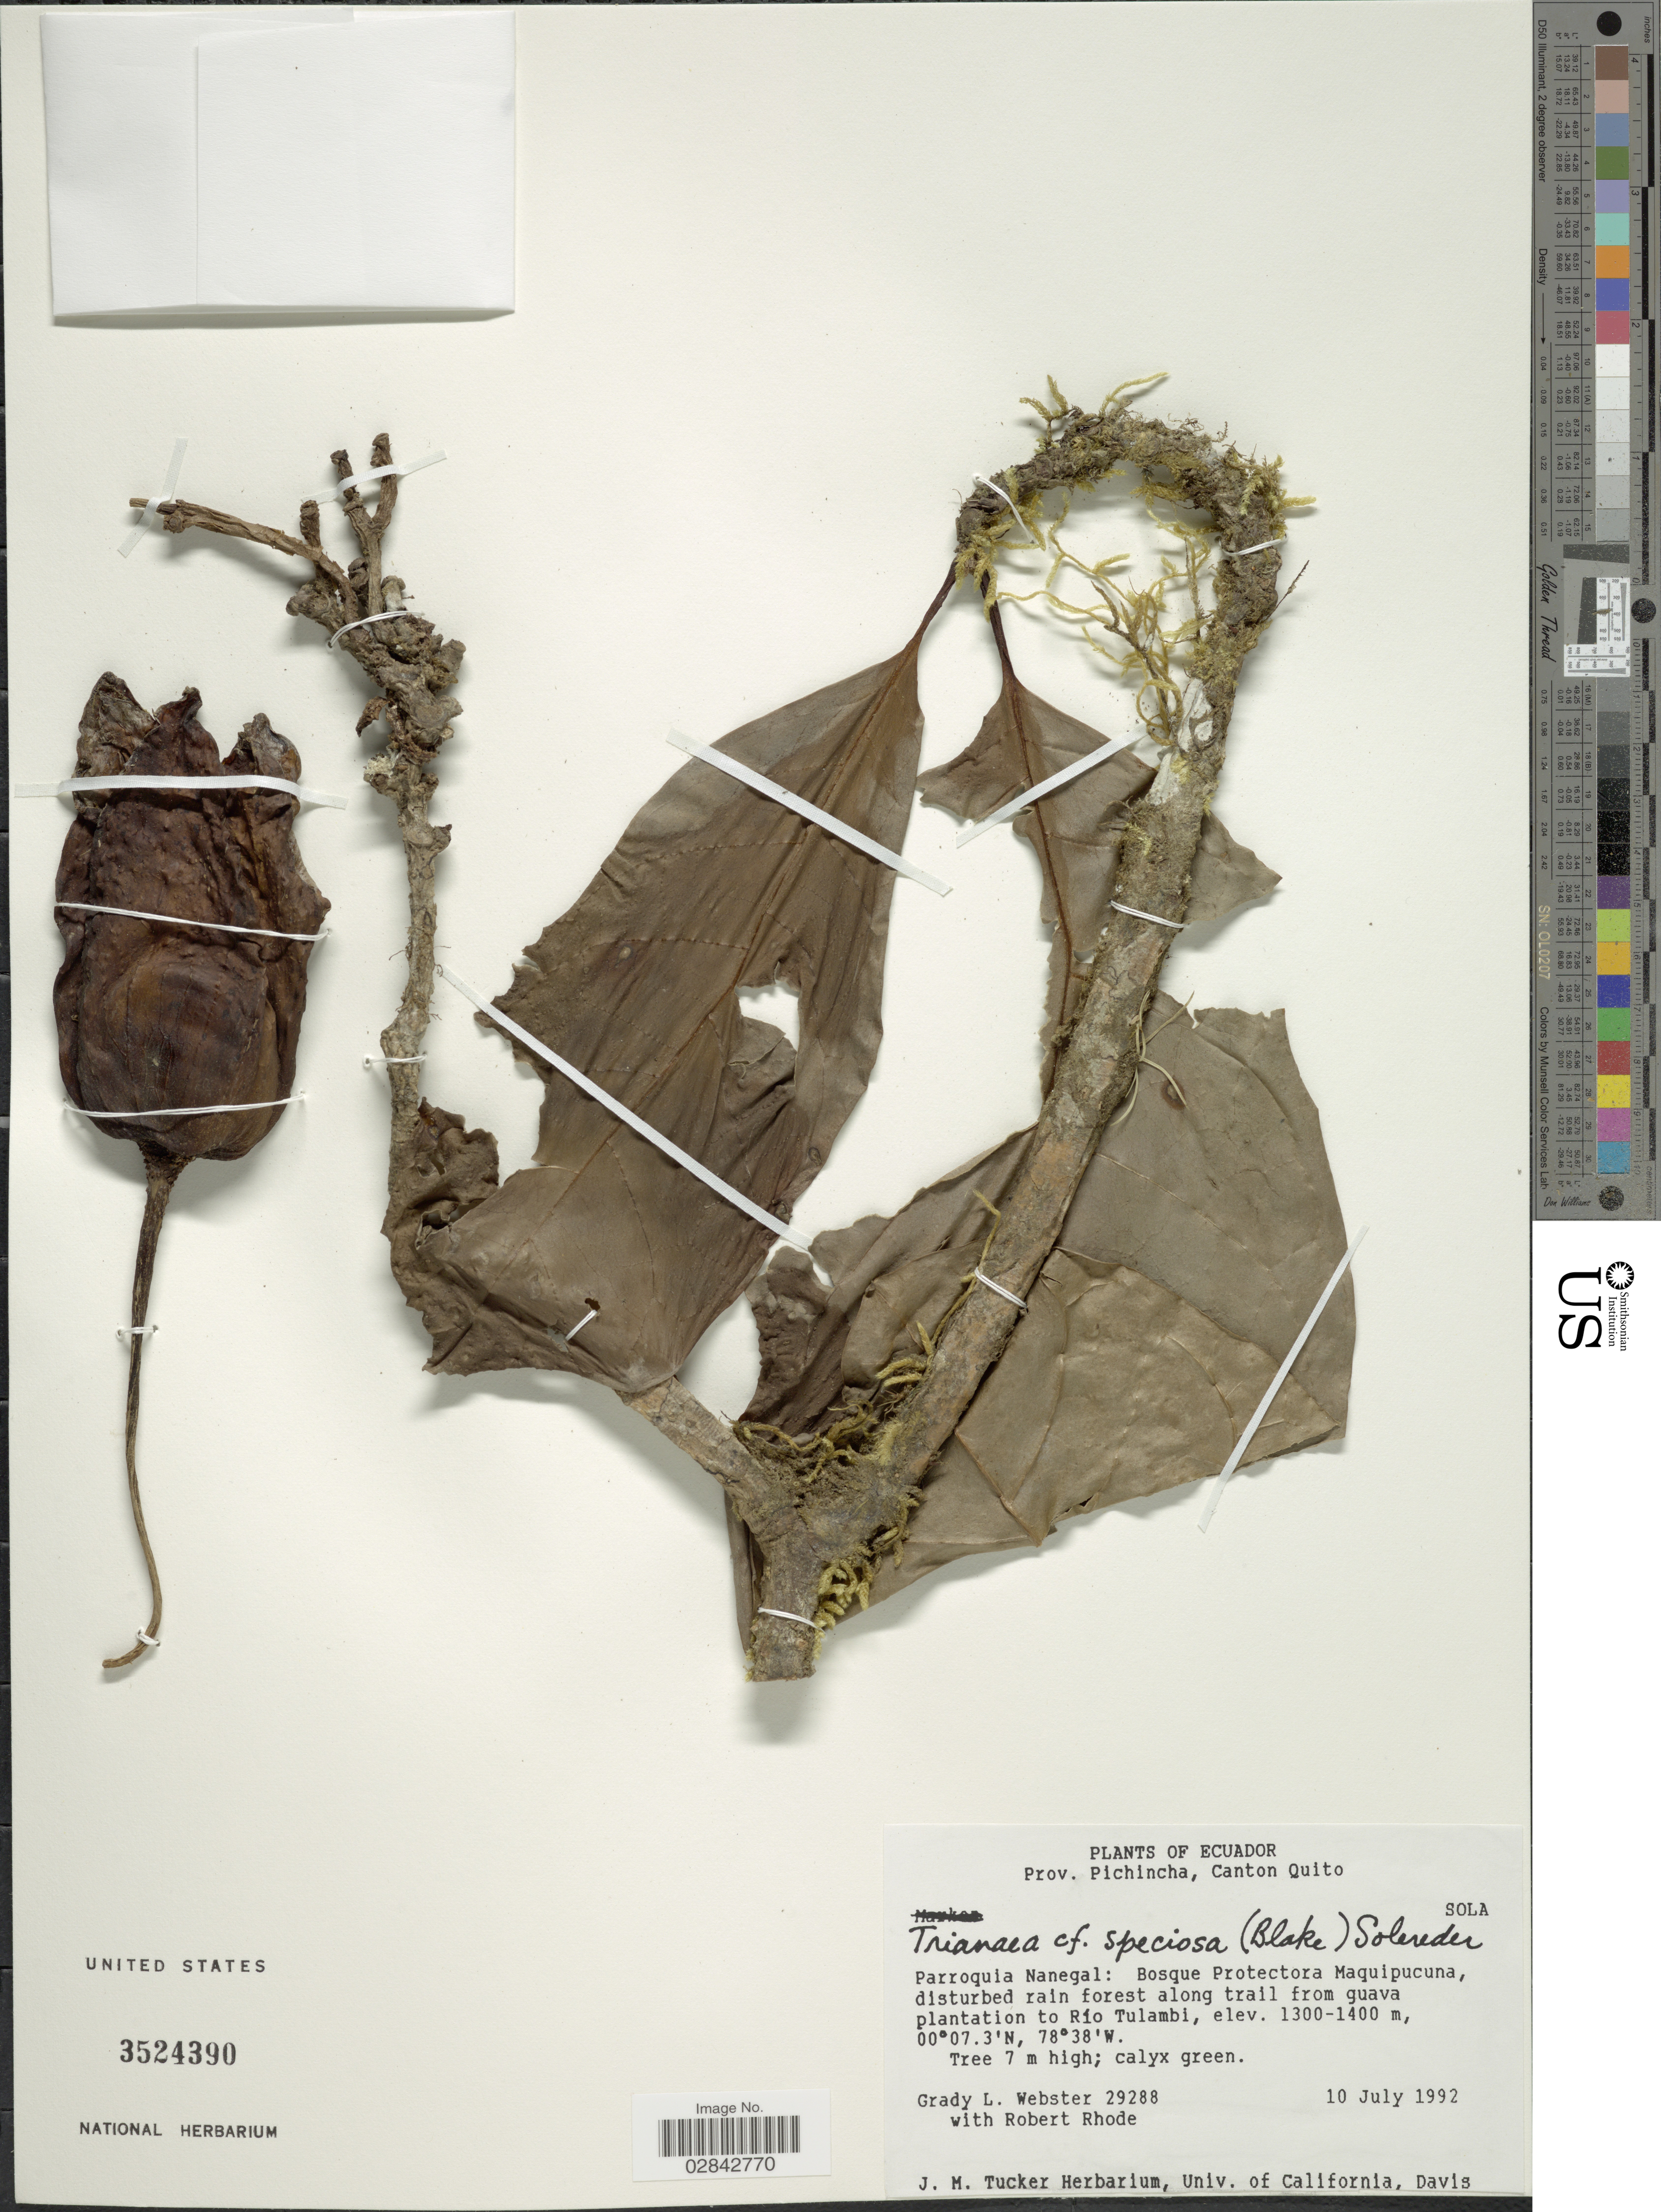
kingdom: Plantae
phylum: Tracheophyta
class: Magnoliopsida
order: Solanales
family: Solanaceae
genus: Trianaea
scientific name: Trianaea spectabilis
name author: Cuatrec.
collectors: G. L. Webster & R. Rhode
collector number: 29288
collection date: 1992-07-10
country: Ecuador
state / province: Pichincha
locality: Canton Quito. Parroquia Nanegal: Bosque Protectora Maquipucuna, disturbed rain forest along trail from guava plantation to Río Tulambi.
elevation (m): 1300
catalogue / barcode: US 3524390